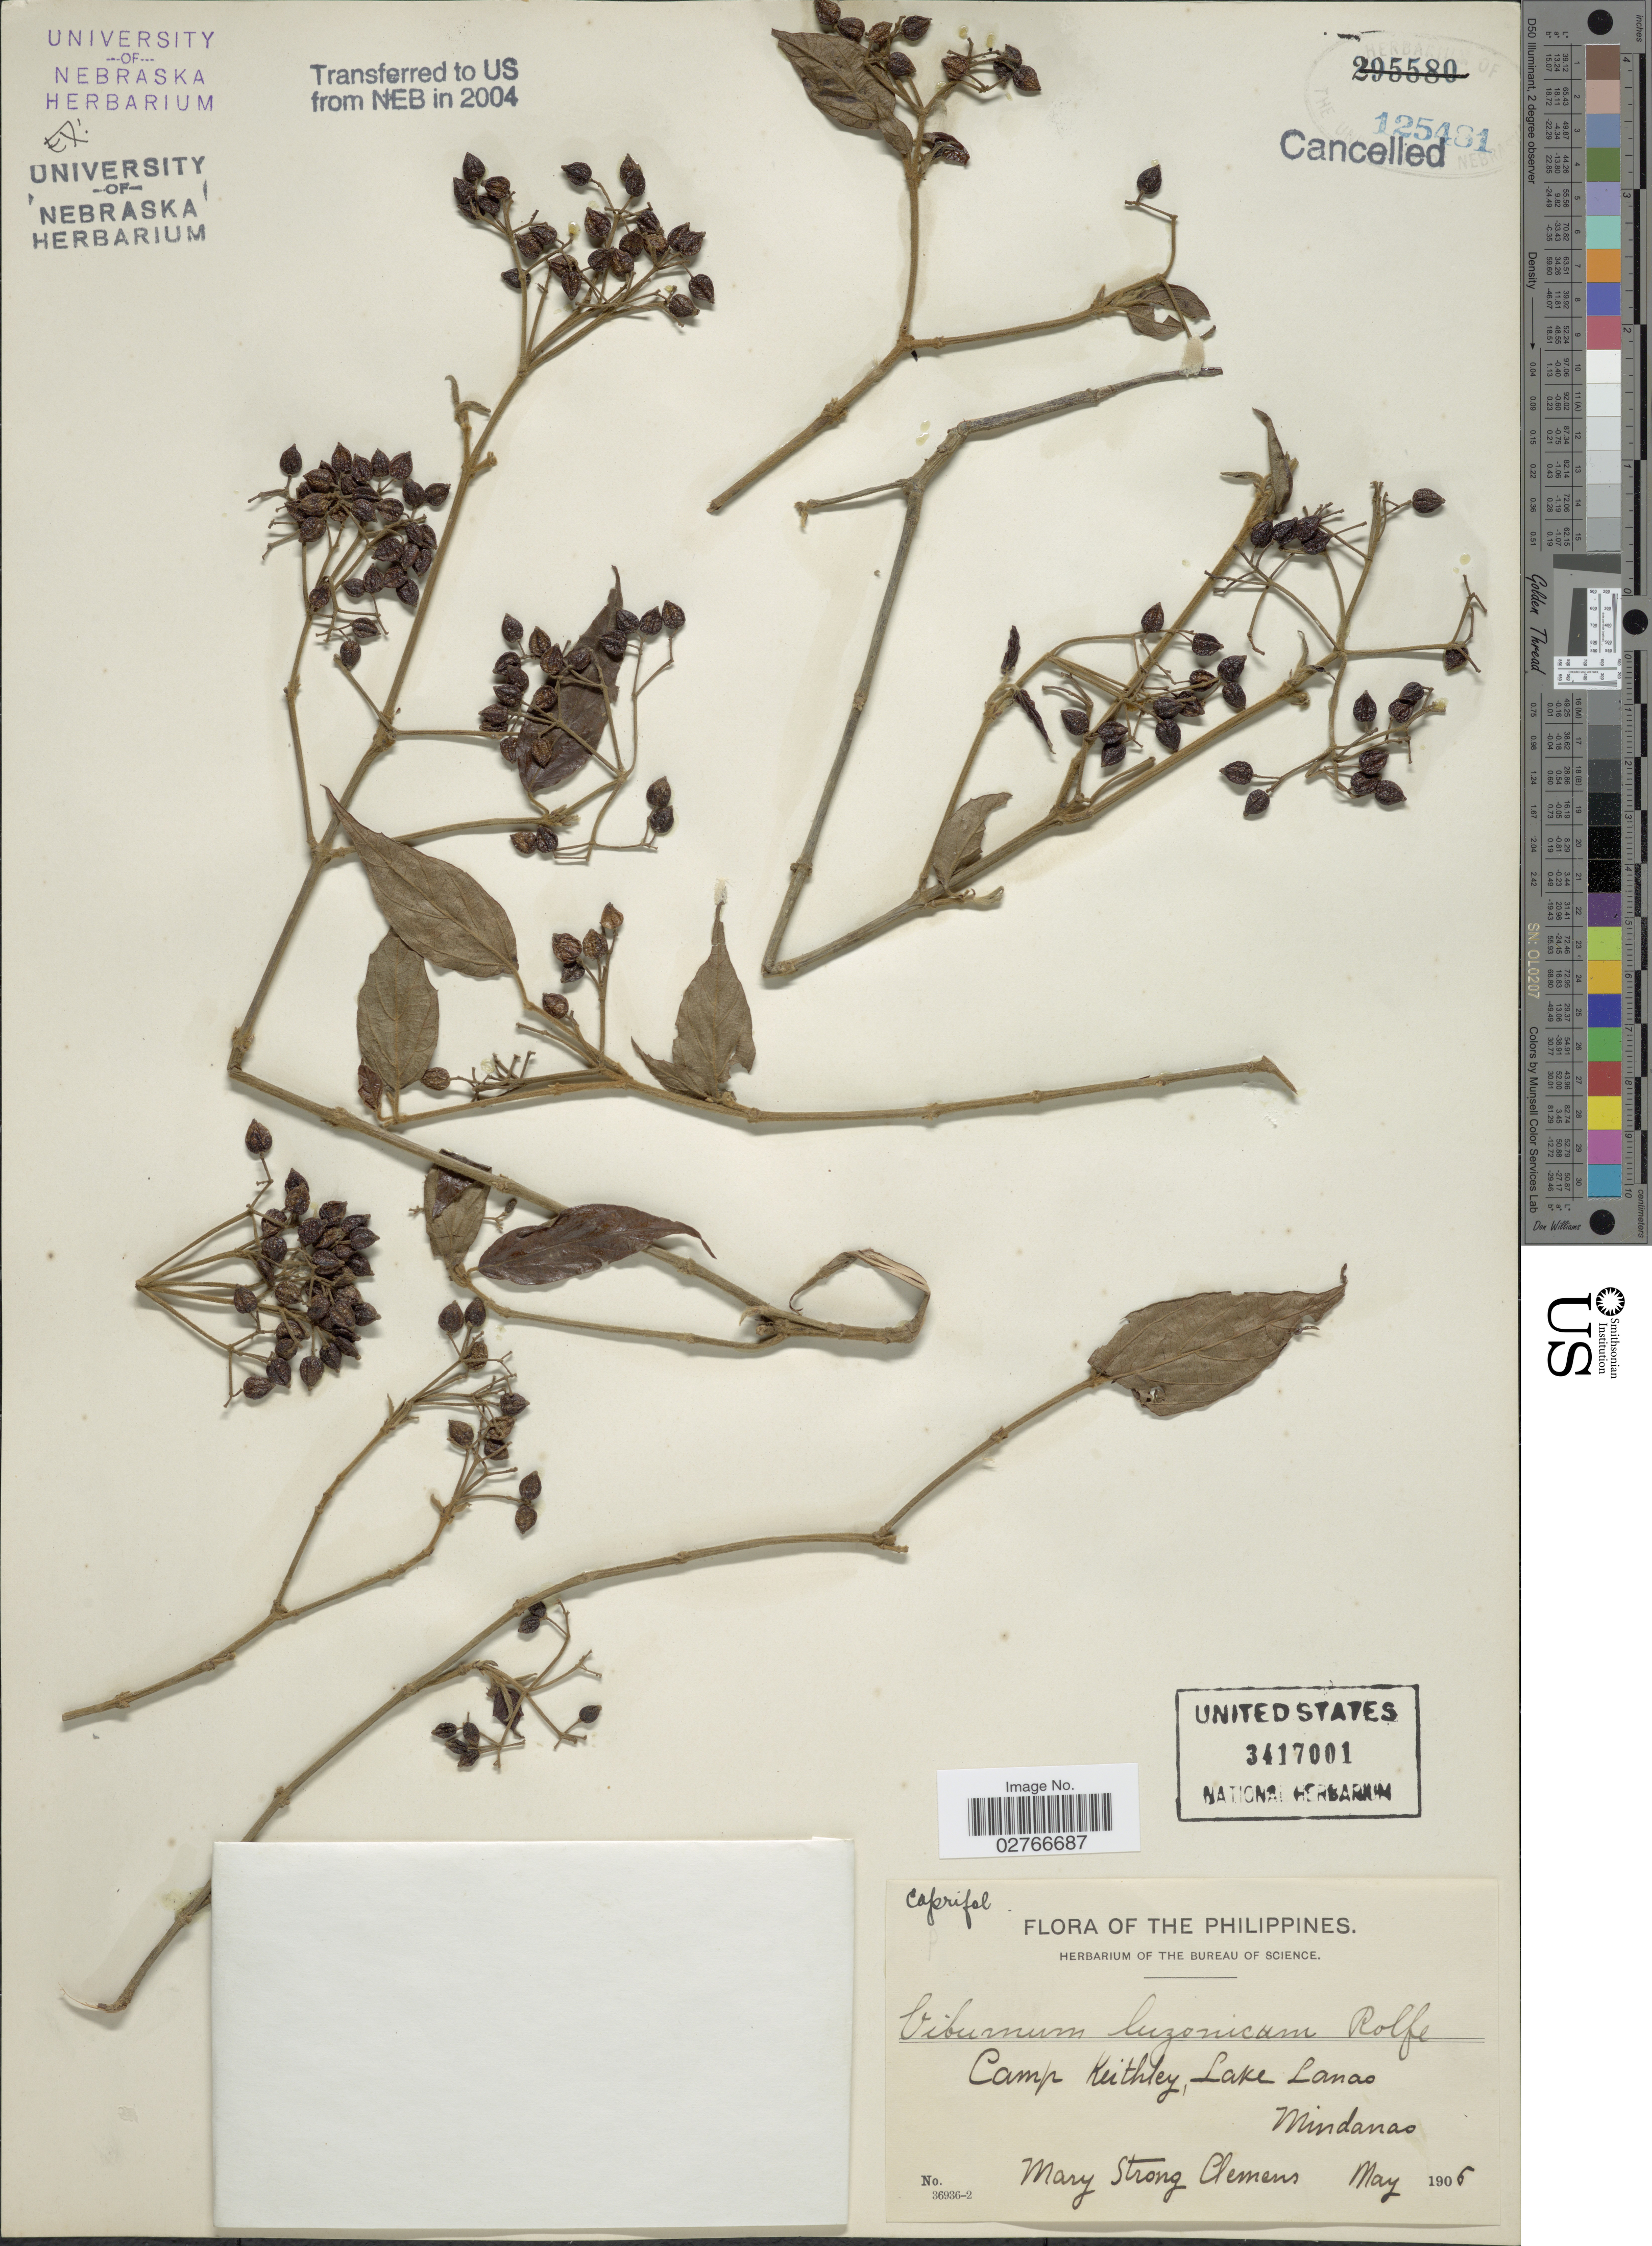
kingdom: Plantae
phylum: Tracheophyta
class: Magnoliopsida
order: Dipsacales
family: Viburnaceae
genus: Viburnum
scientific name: Viburnum luzonicum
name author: Rolfe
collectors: M. S. Clemens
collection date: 1906-05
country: Philippines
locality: Camp Keithley, Lake Lanao, Mindanao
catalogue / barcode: US 3417001